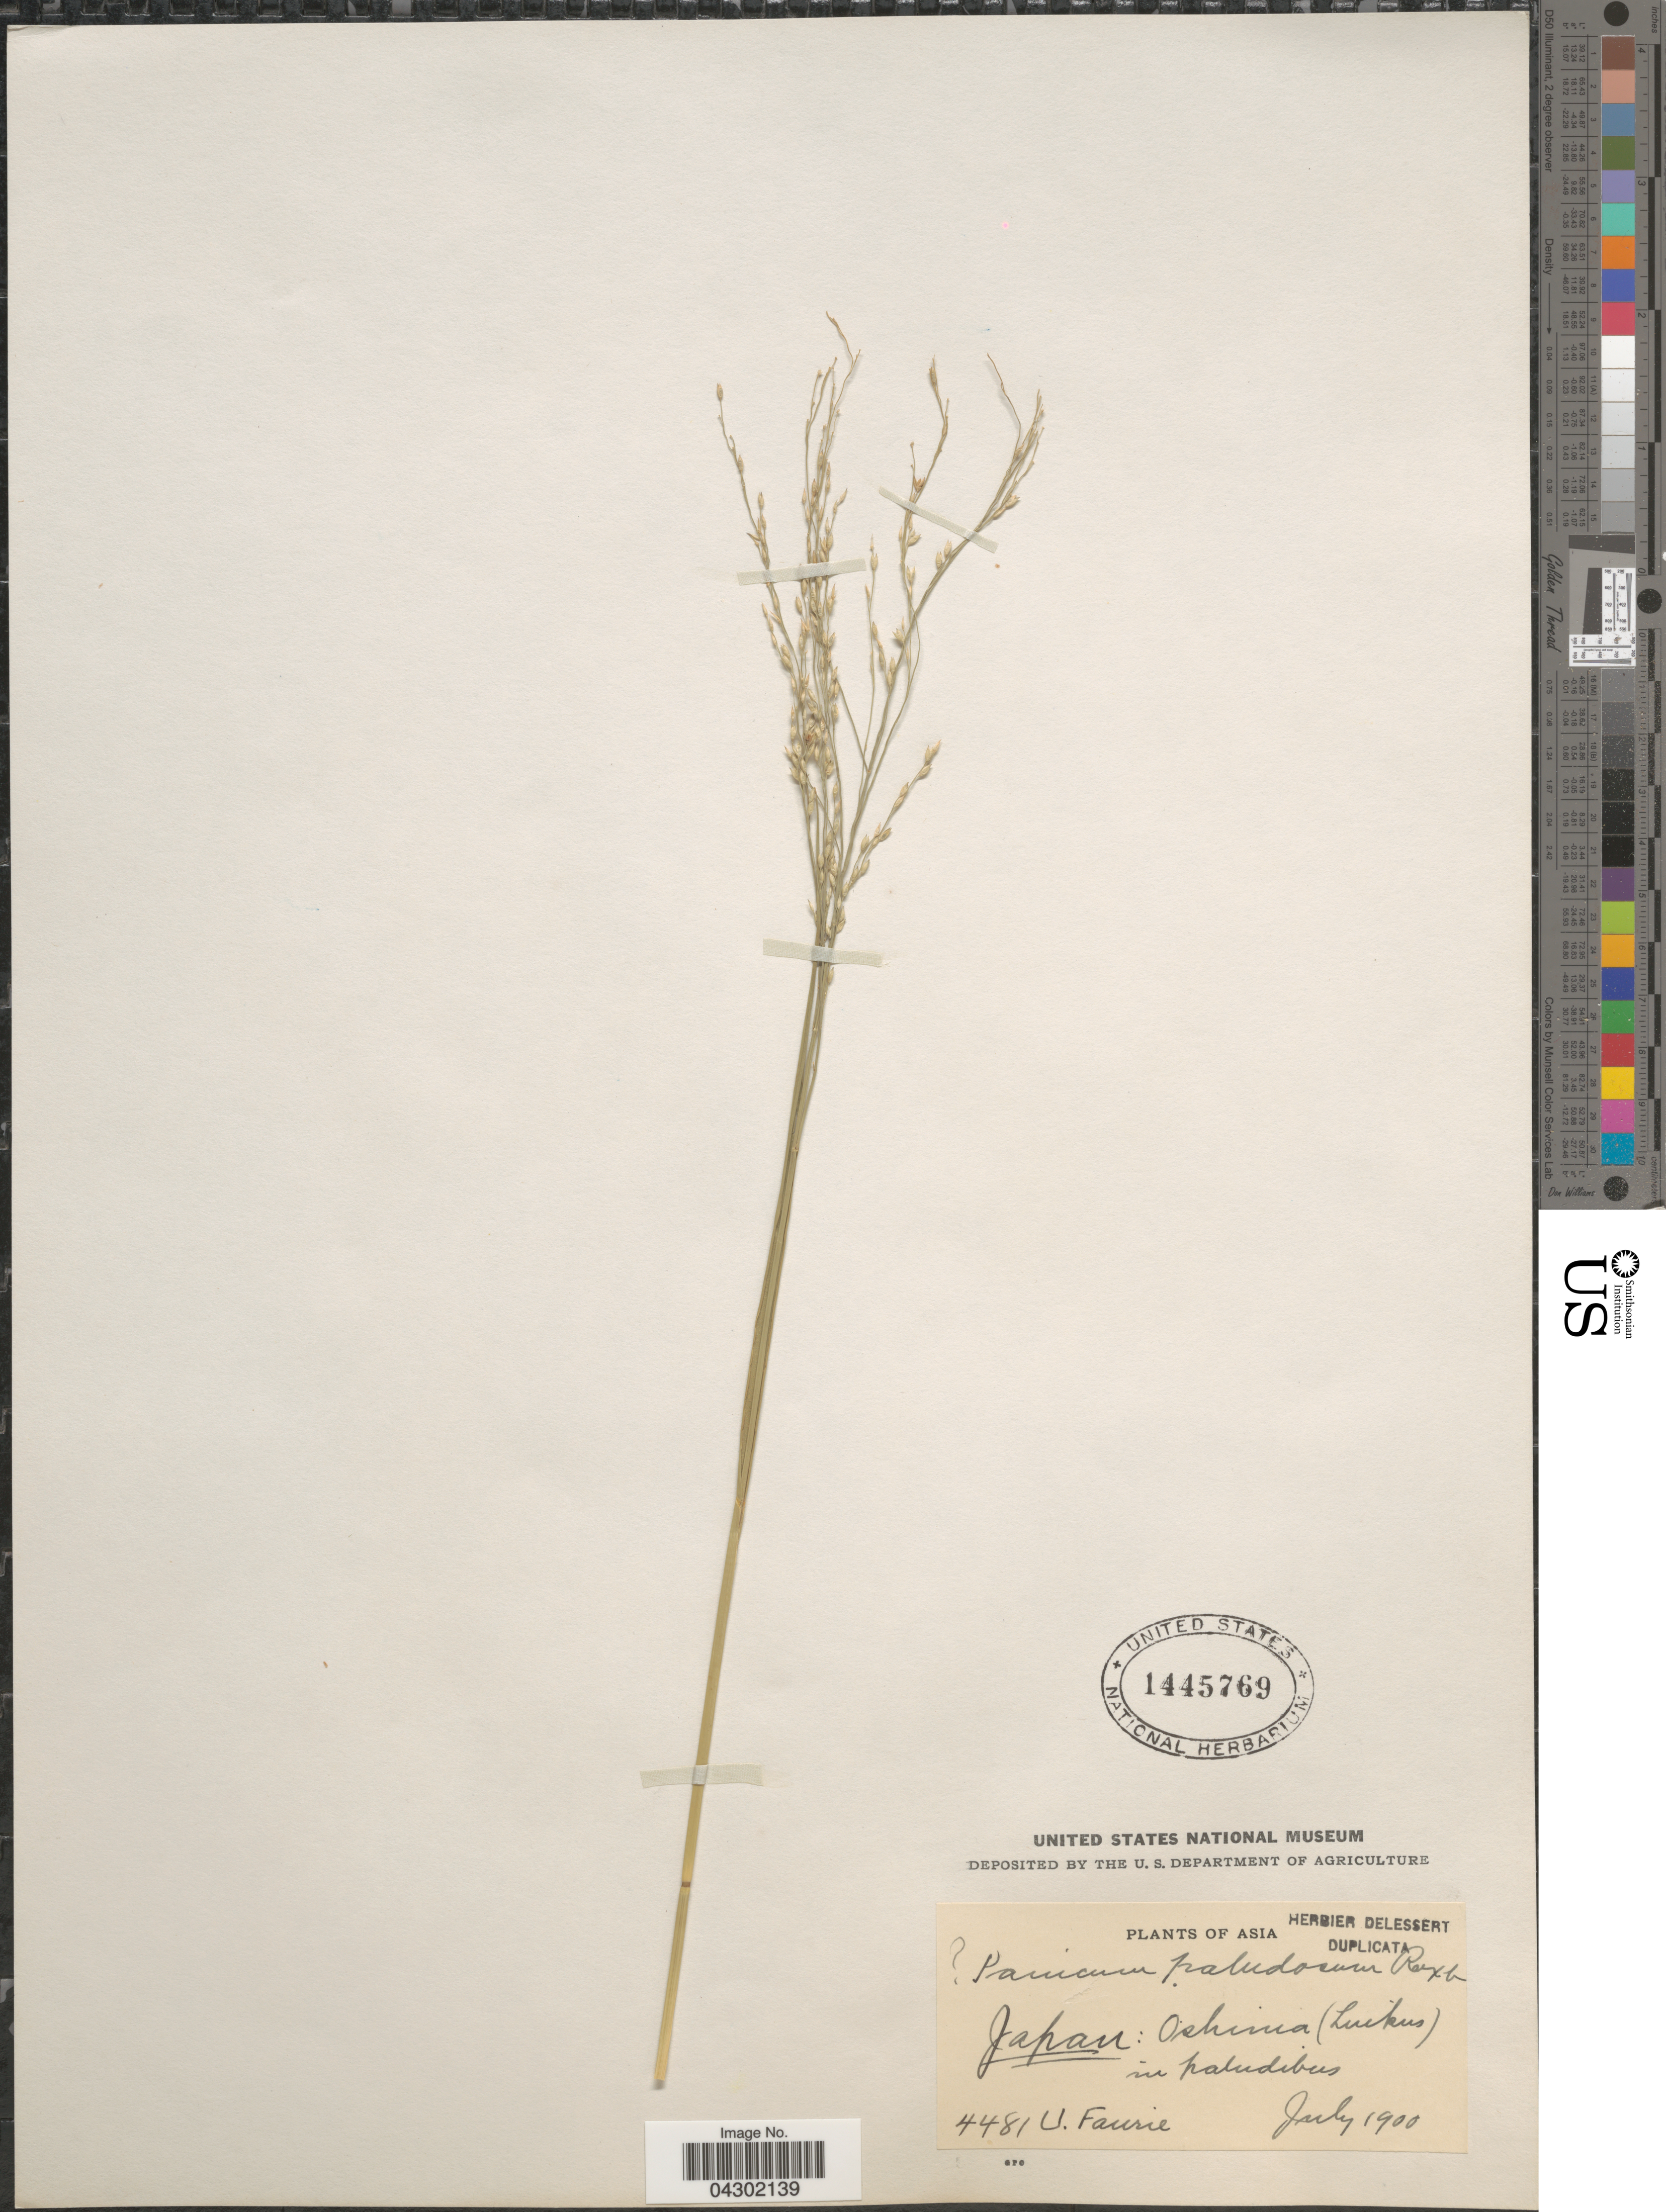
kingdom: Plantae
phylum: Tracheophyta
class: Liliopsida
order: Poales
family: Poaceae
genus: Panicum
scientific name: Panicum paludosum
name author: Roxb.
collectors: U. Faurie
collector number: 4481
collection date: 1900-07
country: Japan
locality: Oshima (Liukiu) in paludibus.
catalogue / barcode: US 1445769